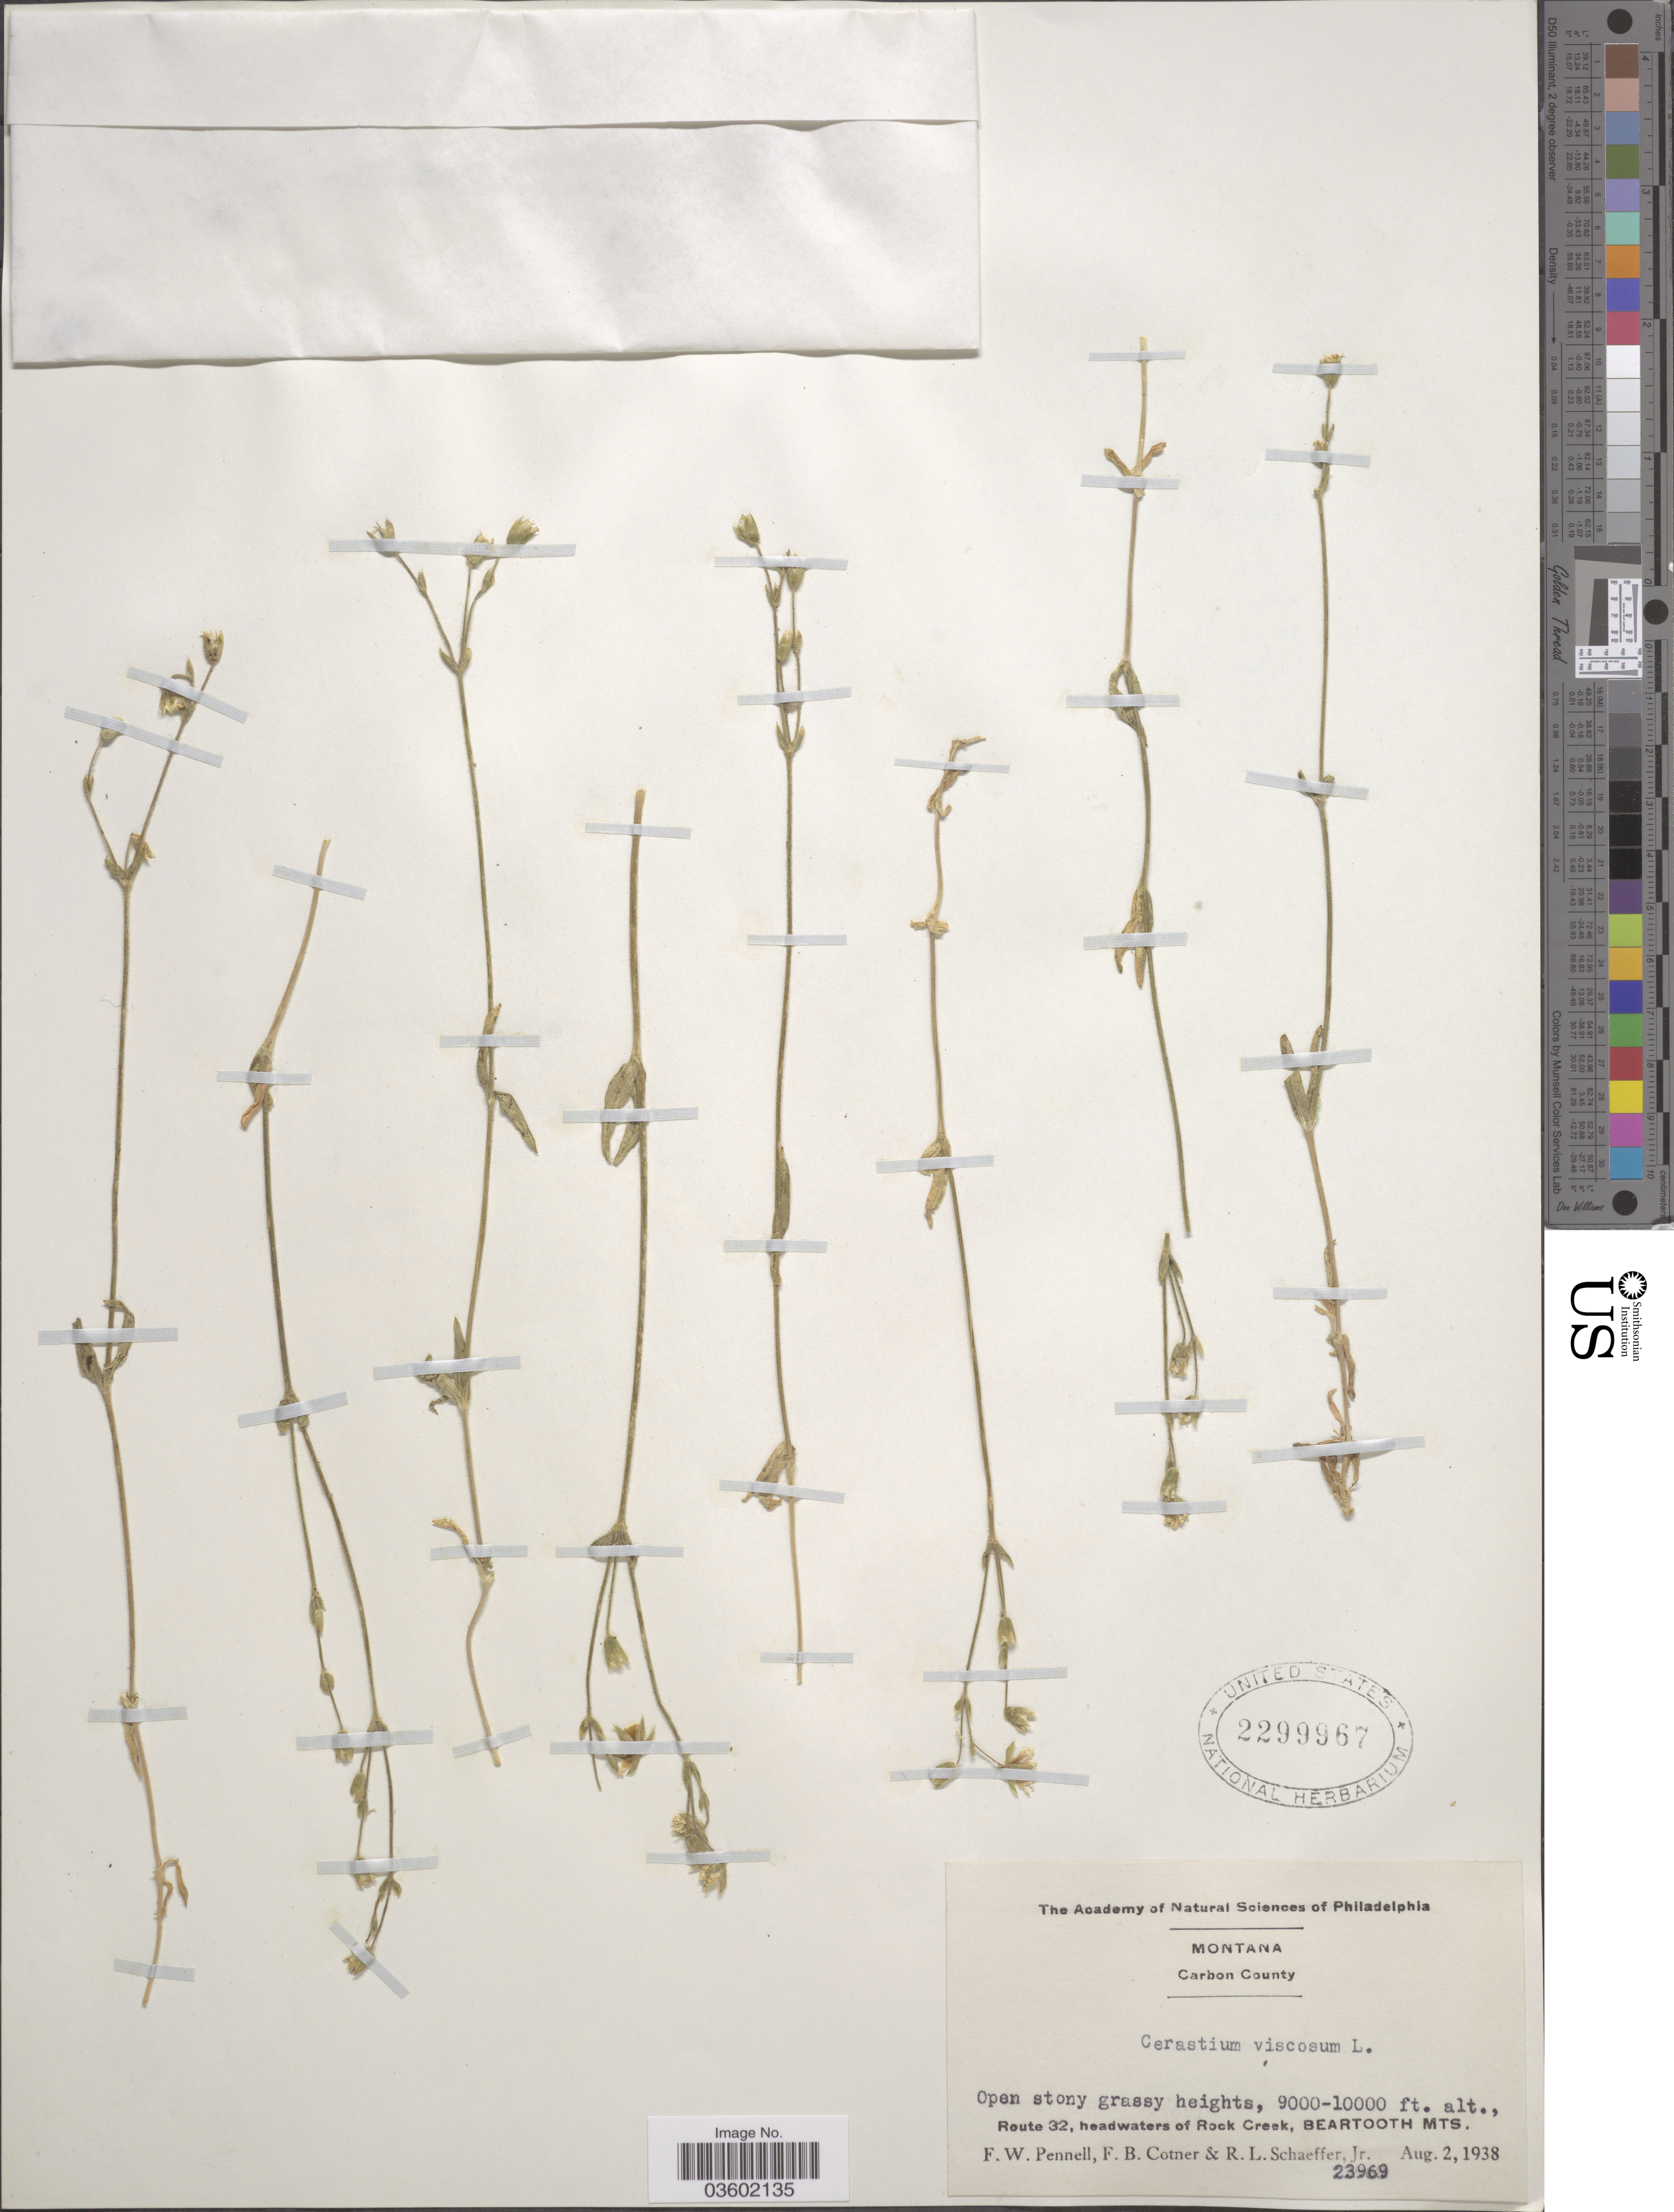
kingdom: Plantae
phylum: Tracheophyta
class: Magnoliopsida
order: Caryophyllales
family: Caryophyllaceae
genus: Cerastium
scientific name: Cerastium vulgatum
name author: L.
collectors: F. W. Pennell, F. Cotner & R. L. Schaeffer Jr.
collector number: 23969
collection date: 1938-08-02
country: United States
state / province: Montana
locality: Carbon County. Route 32, headwaters of Rock Creek, Beartooth Mts.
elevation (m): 2743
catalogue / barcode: US 2299967